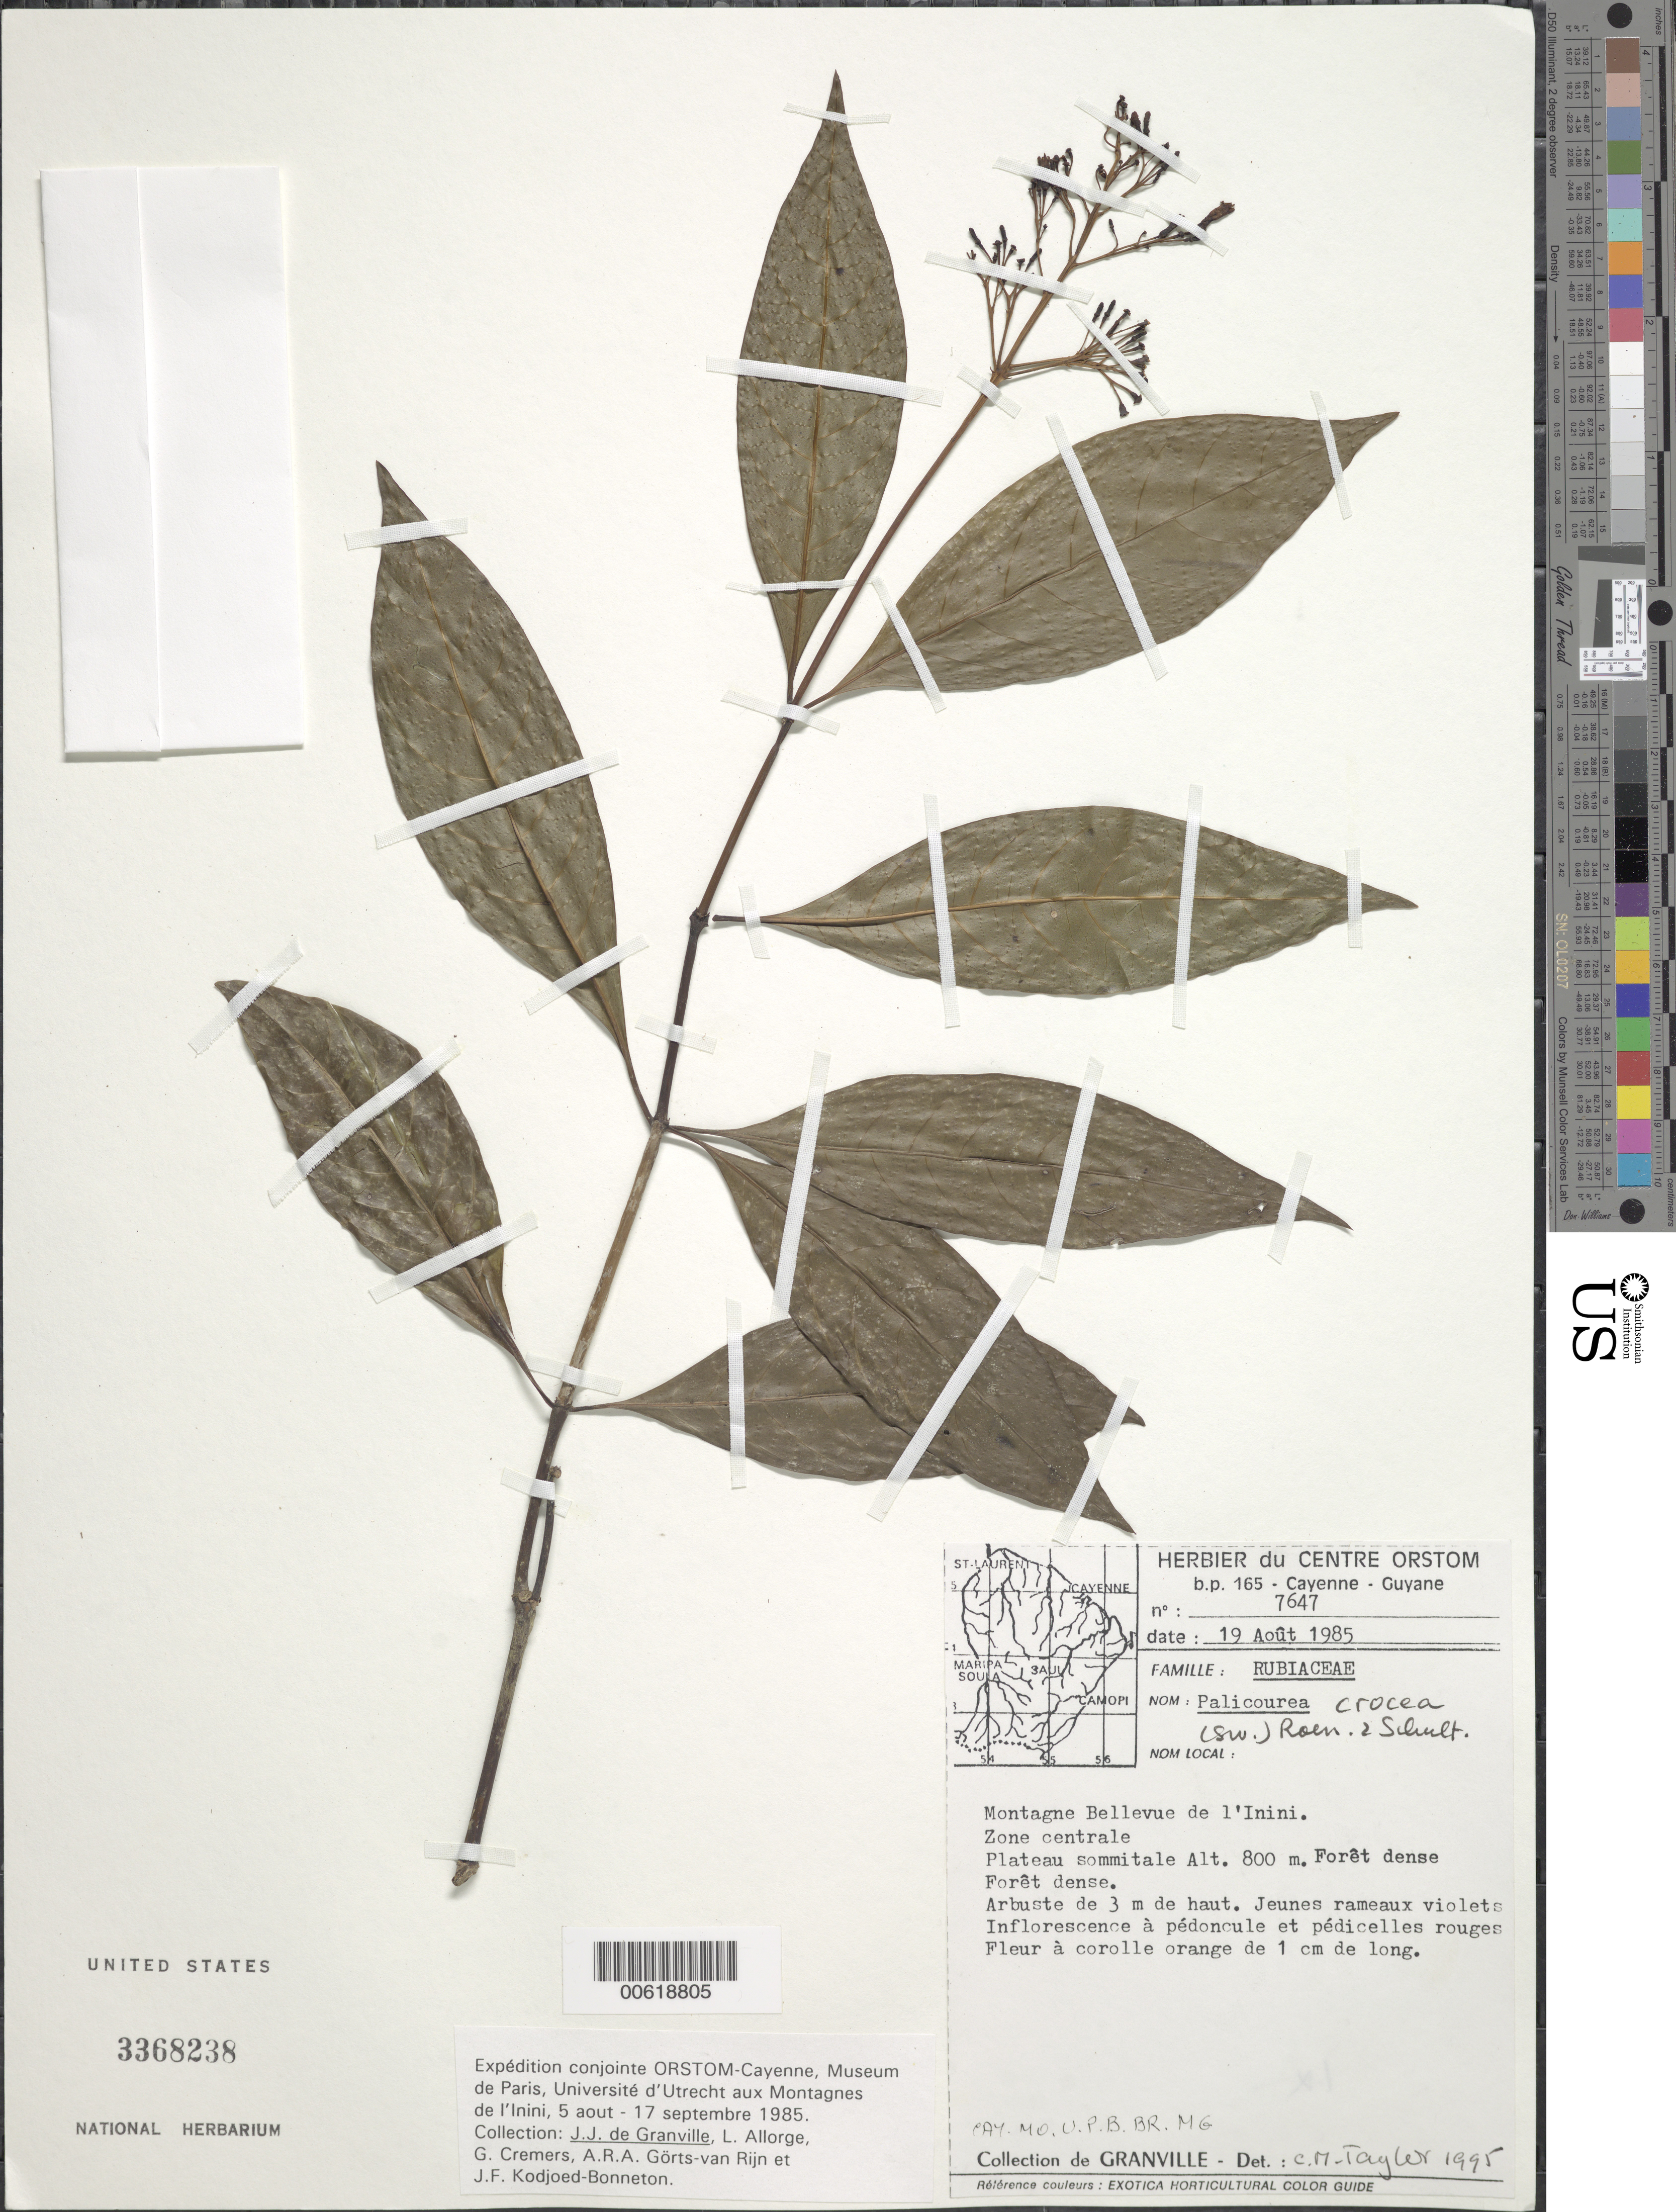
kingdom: Plantae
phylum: Tracheophyta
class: Magnoliopsida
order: Gentianales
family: Rubiaceae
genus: Palicourea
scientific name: Palicourea crocea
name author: (Sw.) Schult.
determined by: Taylor, Charlotte M.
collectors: J.-J. de Granville, L. Allorge, G. Cremers, A. .R. A. Görts-van Rijn & J. Kodjoed-Bonneton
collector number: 7647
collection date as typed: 19-Aug-85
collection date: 1985-08-19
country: French Guiana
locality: Montagnes Bellevue de l'Inini, zone centrale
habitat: Pleateau sommitale. Foret dense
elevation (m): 800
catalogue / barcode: US 3368238